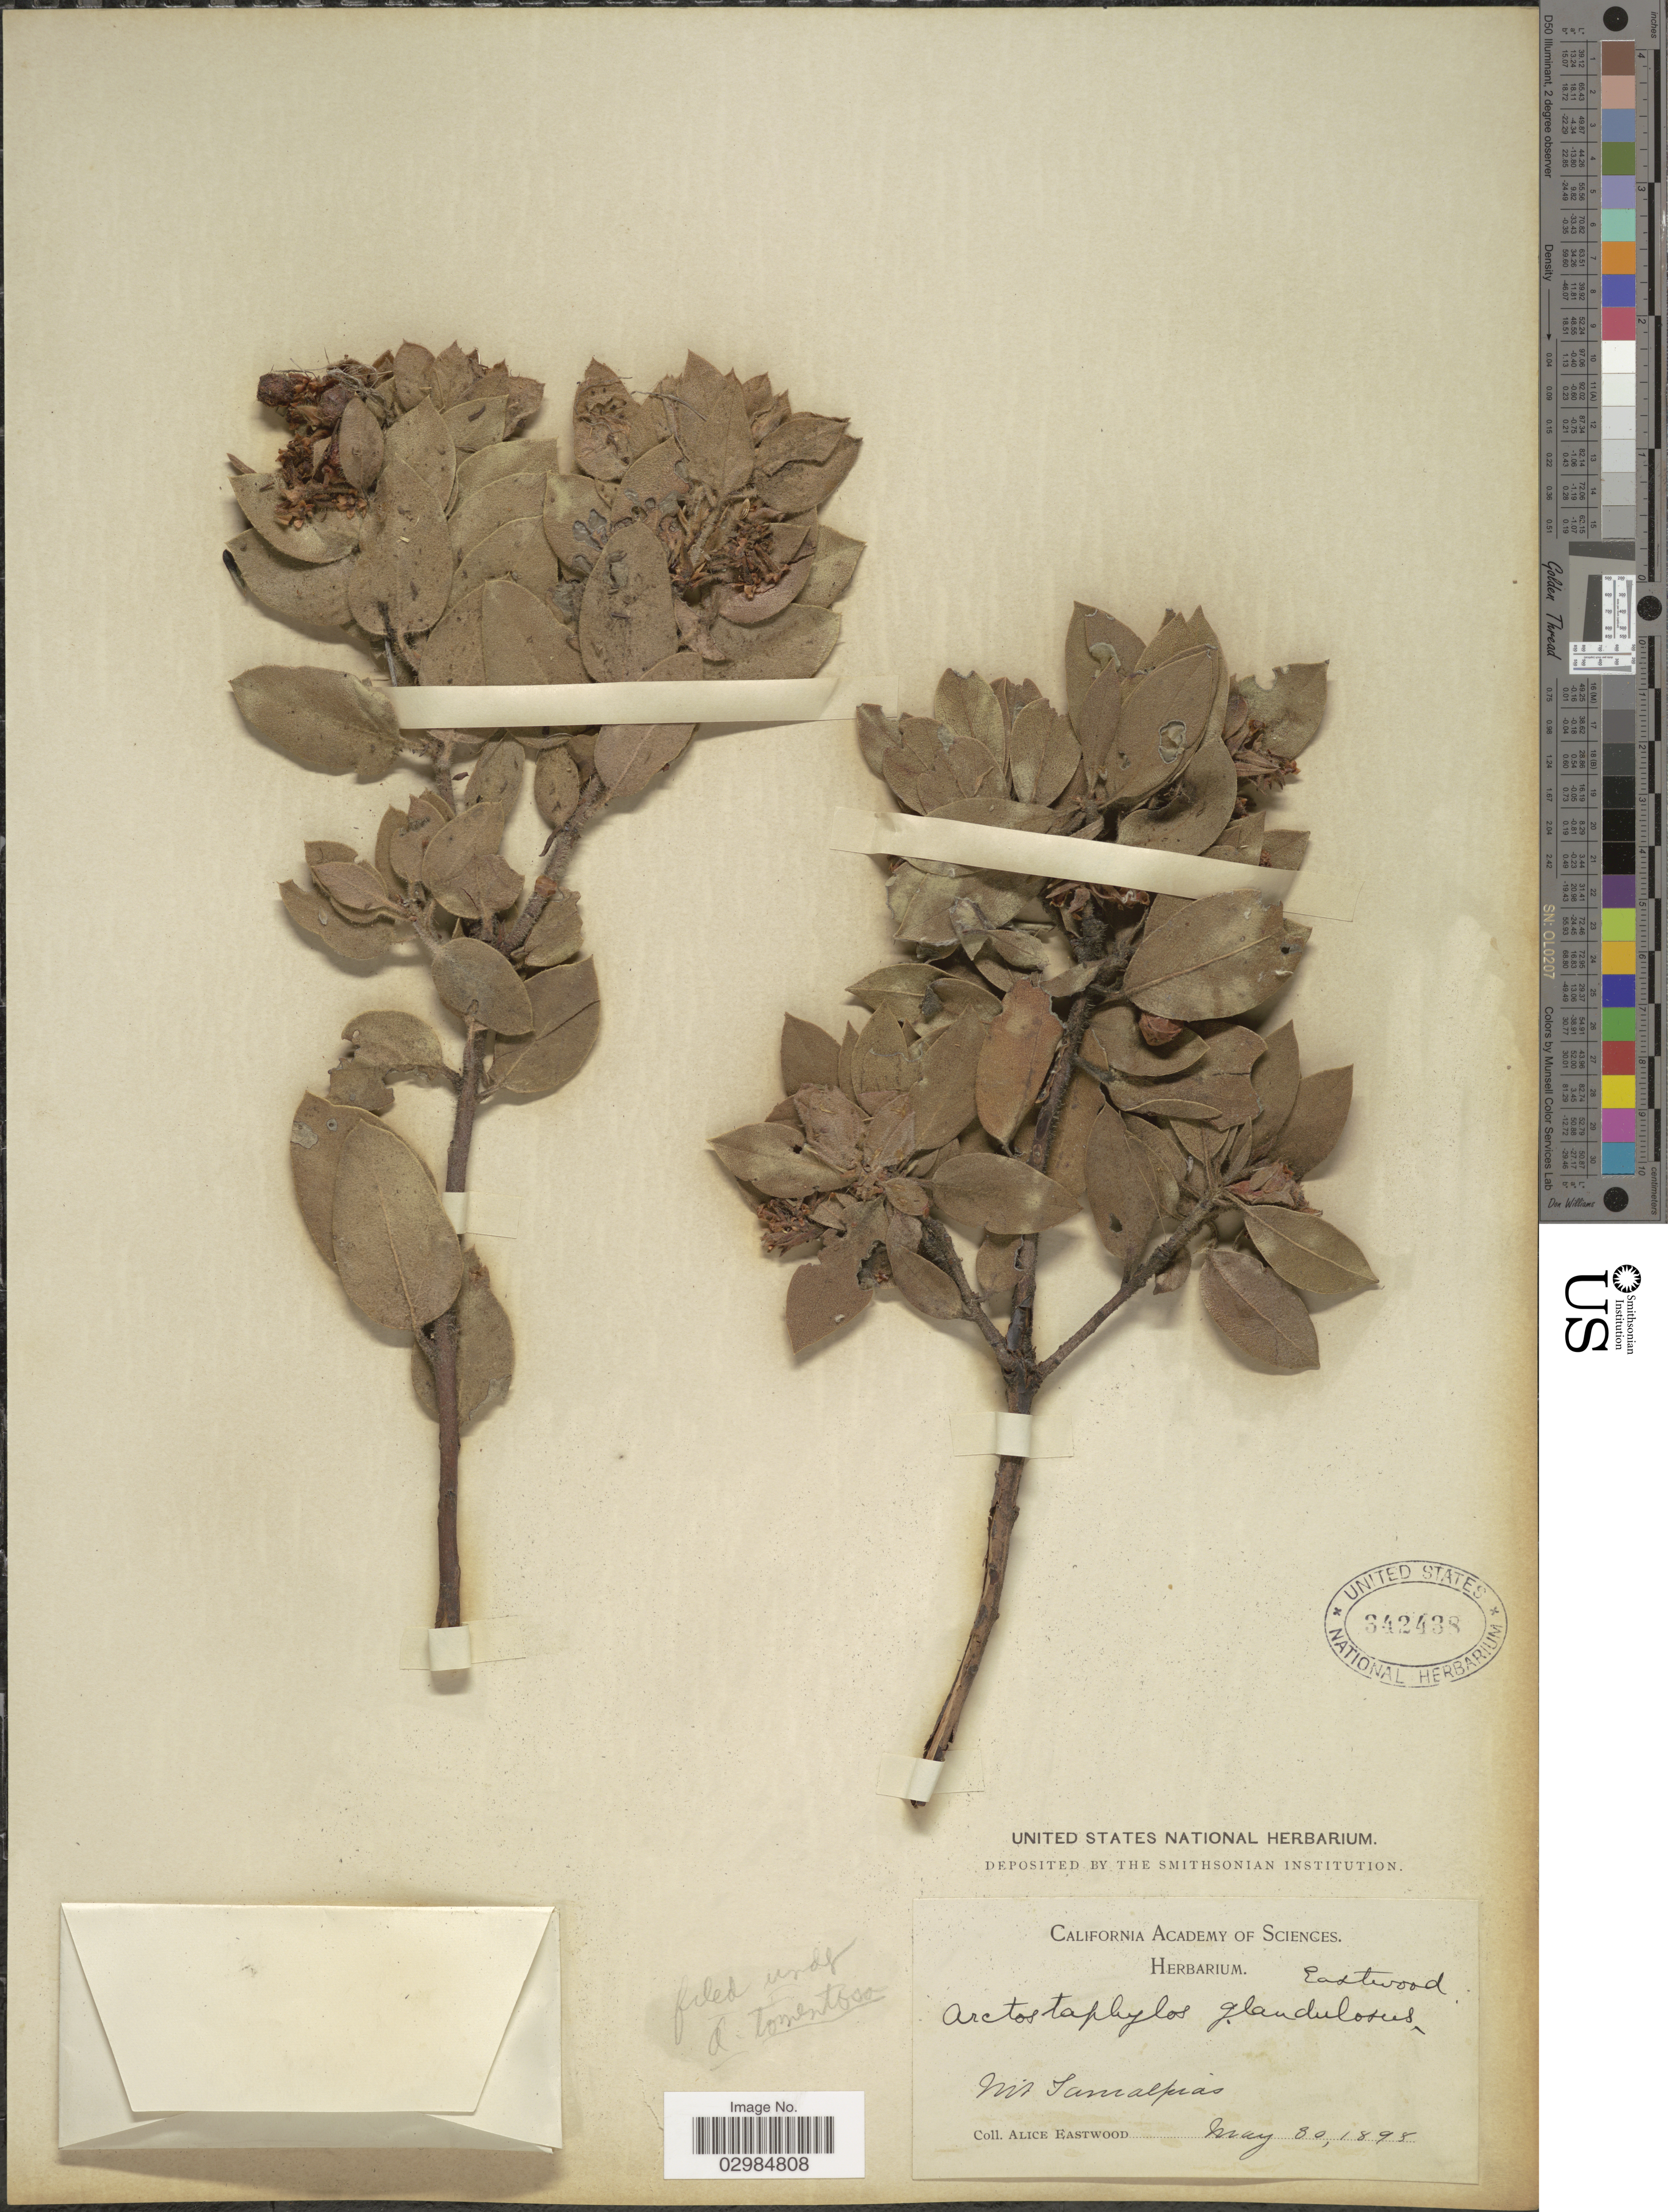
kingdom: Plantae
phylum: Tracheophyta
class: Magnoliopsida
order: Ericales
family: Ericaceae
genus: Arctostaphylos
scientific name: Arctostaphylos tomentosa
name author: (Pursh) Lindl.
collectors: A. Eastwood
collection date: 1898-05-30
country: United States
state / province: California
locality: Eastwood. Mt. Tamalpias.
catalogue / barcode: US 342438